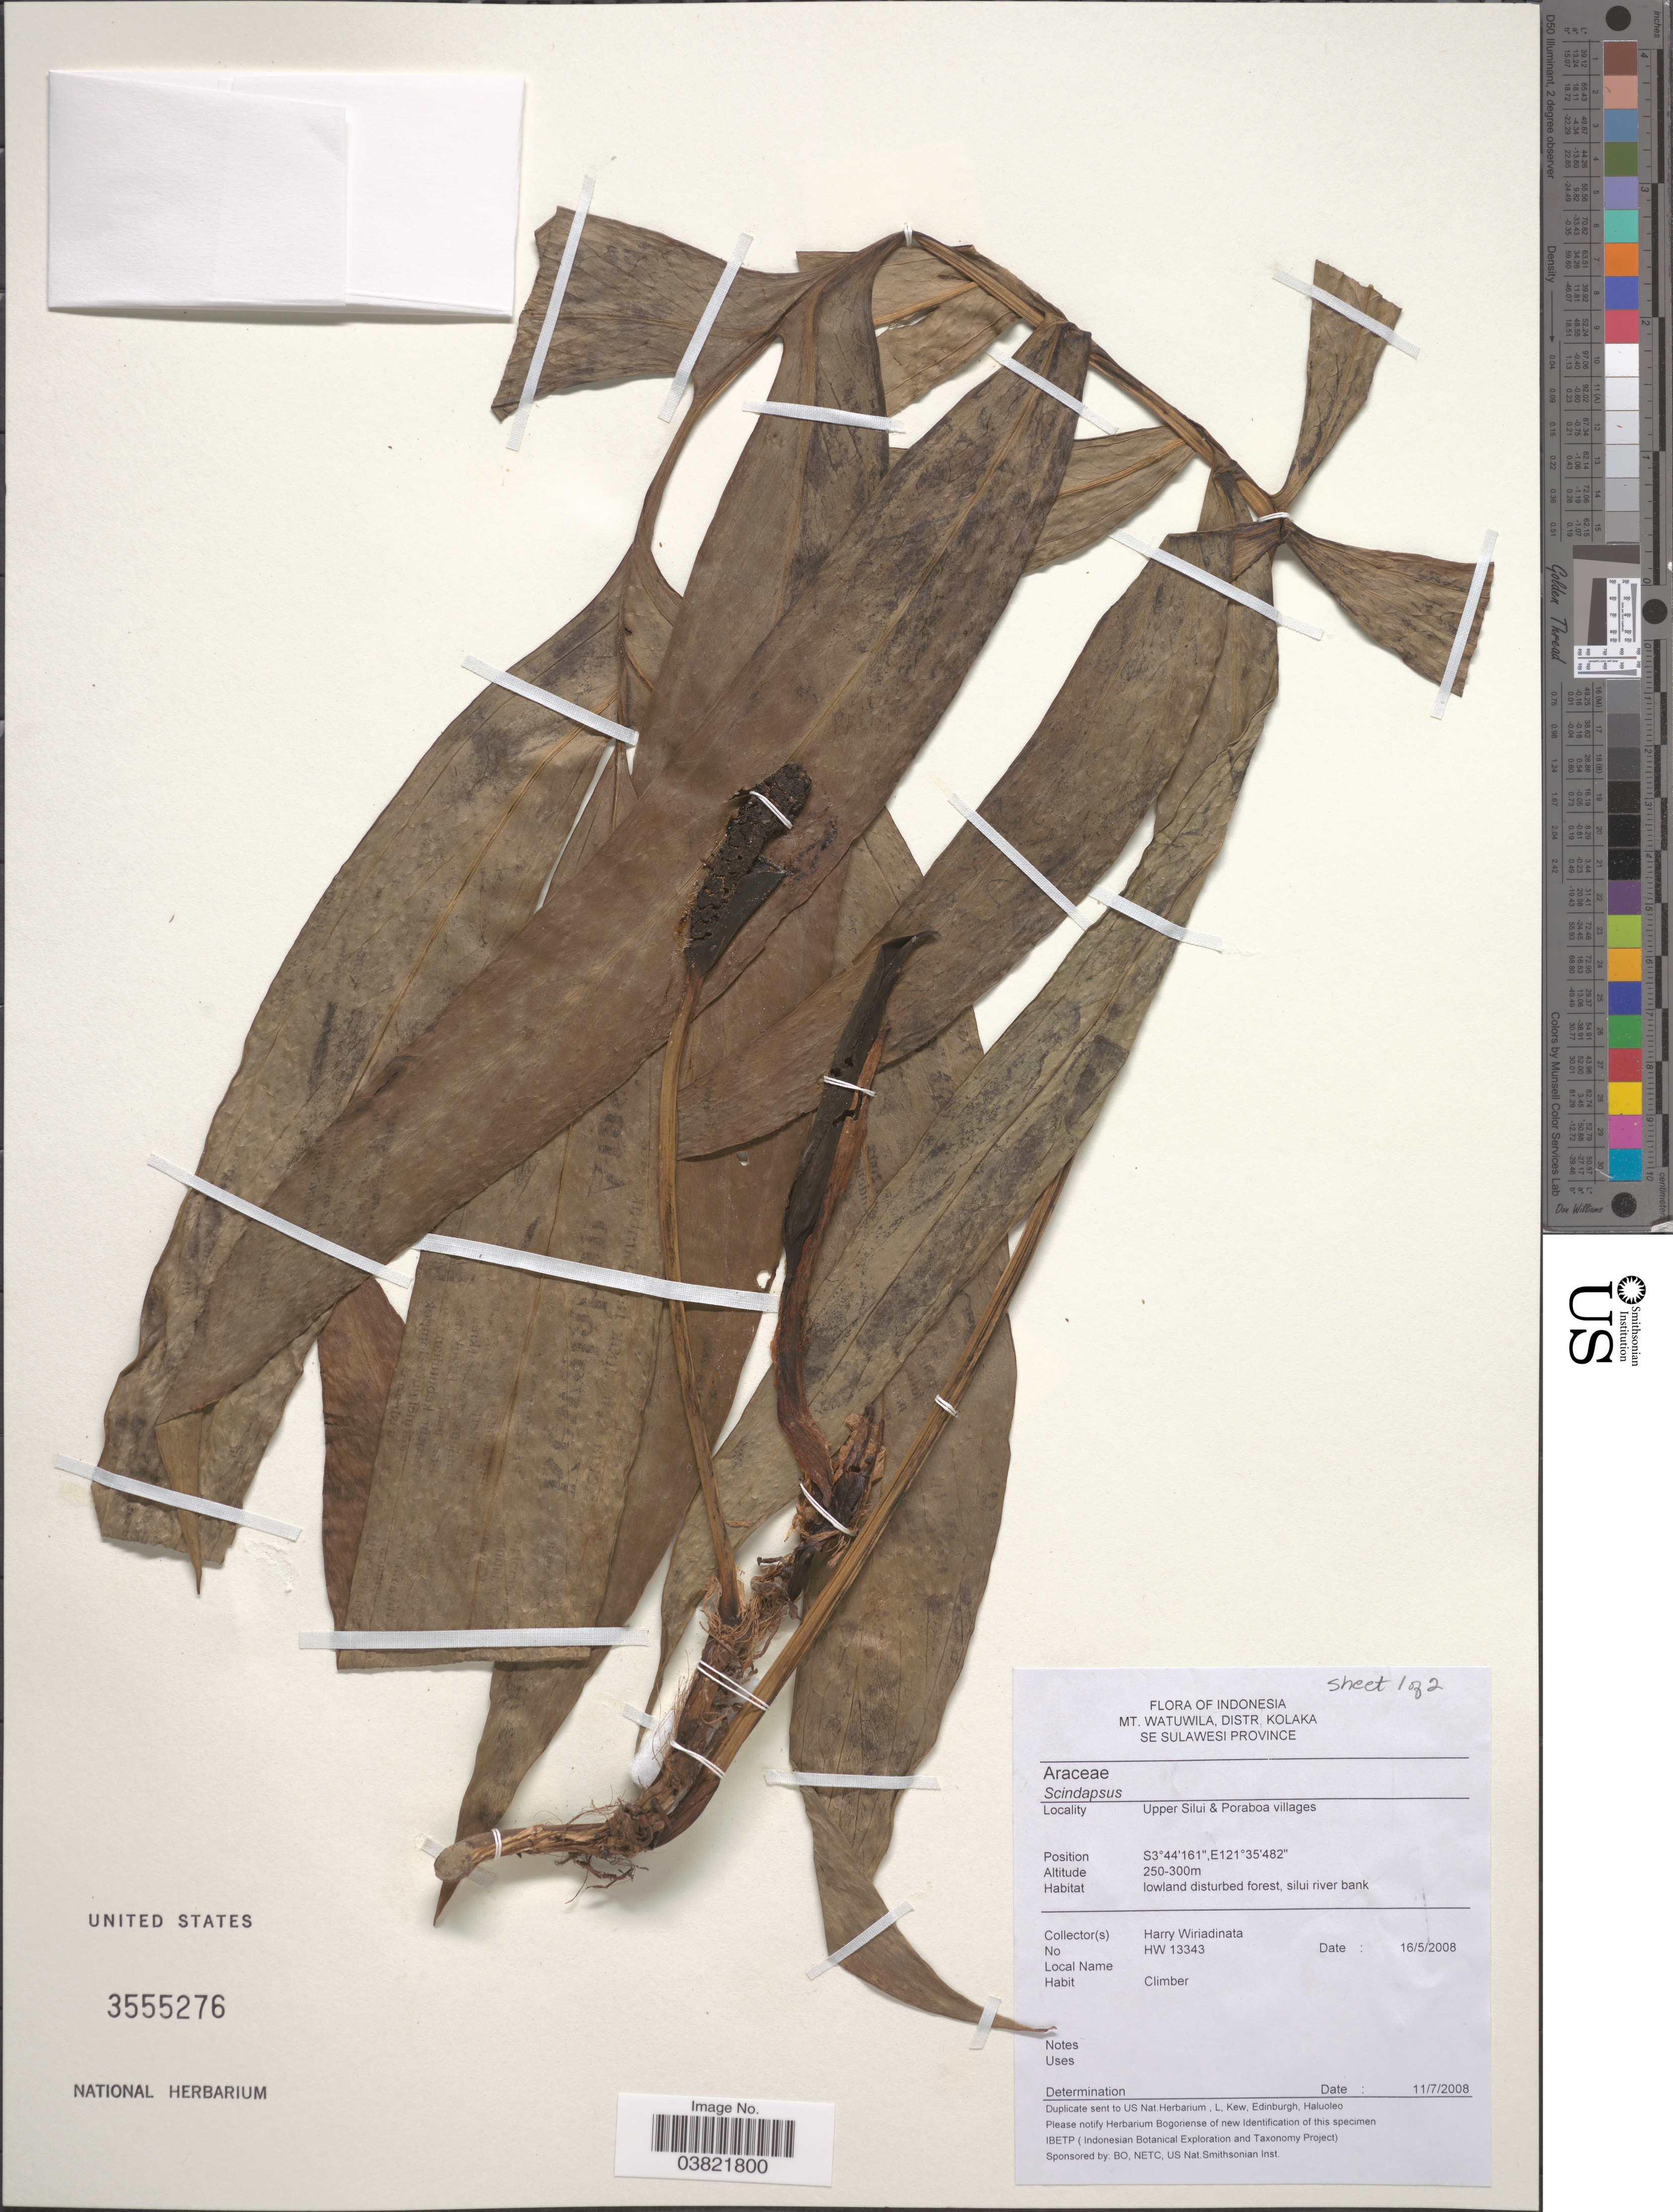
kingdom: Plantae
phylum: Tracheophyta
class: Liliopsida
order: Alismatales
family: Araceae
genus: Scindapsus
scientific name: Scindapsus sp.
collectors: H. Wiriadinata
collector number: HW13343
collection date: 2008-05-16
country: Indonesia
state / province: Sulawesi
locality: Mt. Watuwila, Distr. Kolaka, SE Sulawesi Province. Upper Silui & Poraboa villages. Silui river bank.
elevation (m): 250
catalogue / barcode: US 3555276